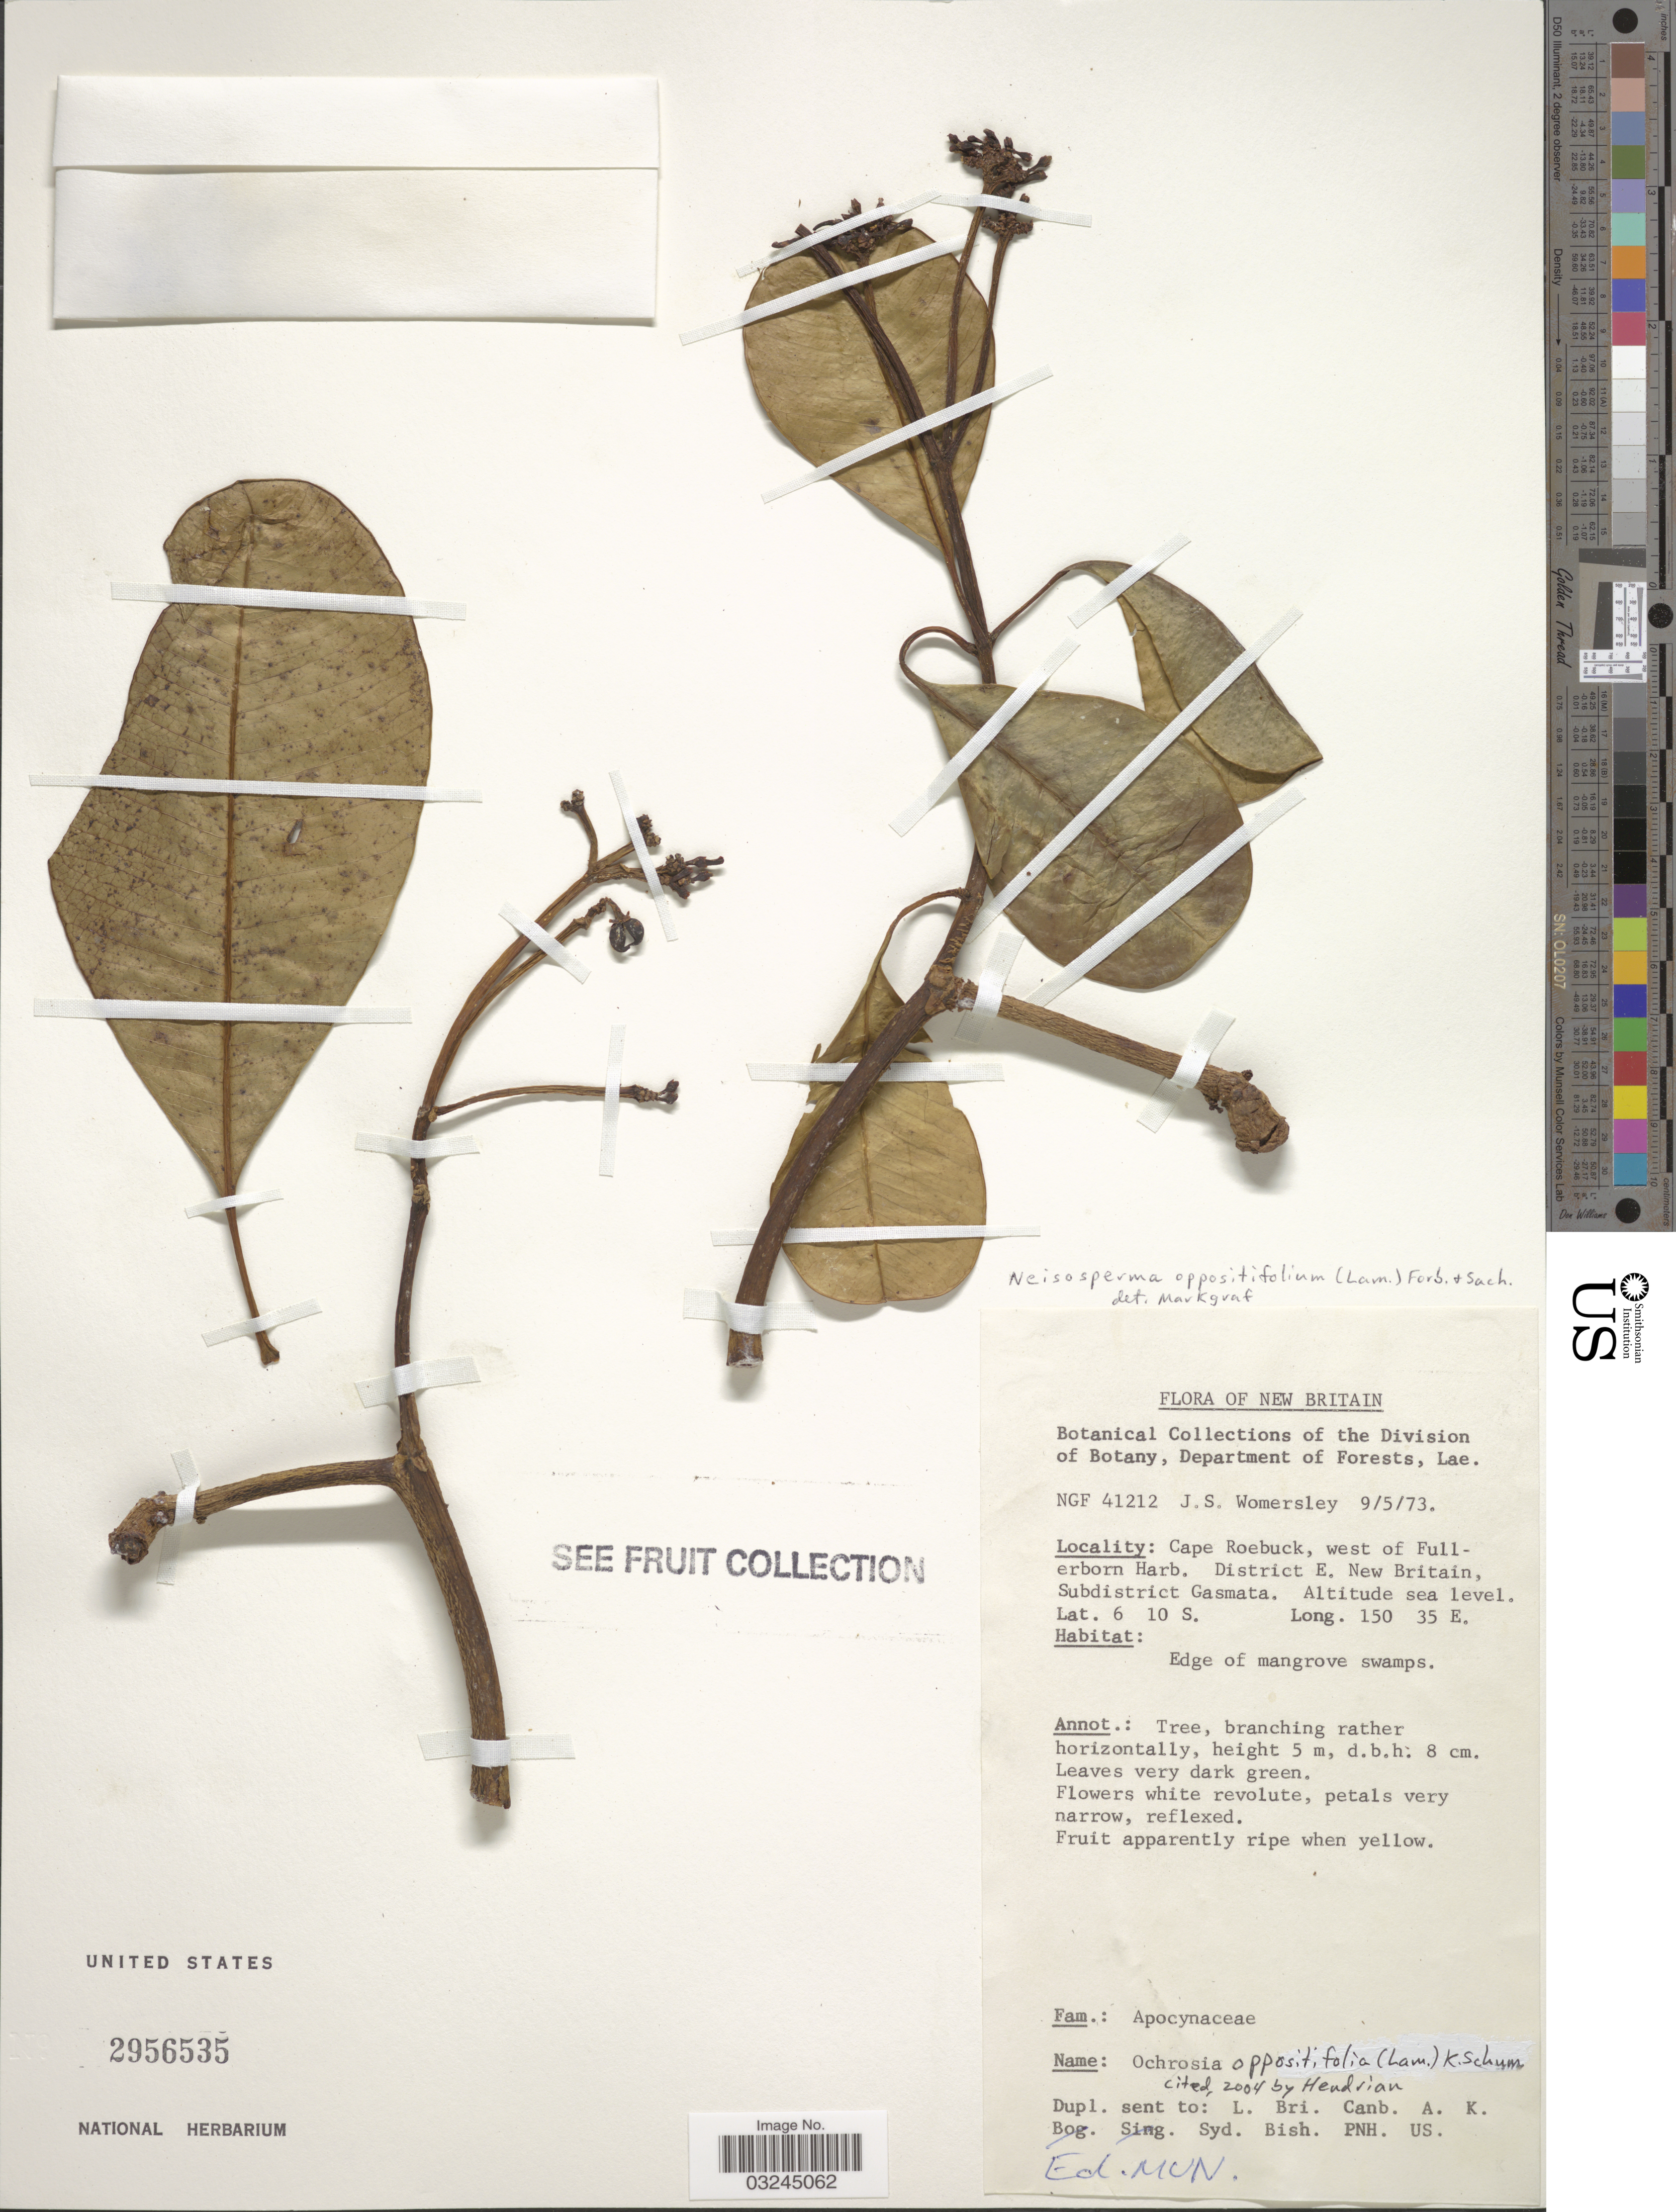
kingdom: Plantae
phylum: Tracheophyta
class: Magnoliopsida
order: Gentianales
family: Apocynaceae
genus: Ochrosia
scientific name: Ochrosia oppositifolia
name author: (Lam.) K. Schum.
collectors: J. S. Womersley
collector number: NGF41212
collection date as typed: Transcribed d/m/y: 9/5/73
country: Papua New Guinea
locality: New Britain. Cape Roebuck, west of Fullerborn Harb. District E. New Britain, Subdistrict Gasmata.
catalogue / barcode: US 2956535